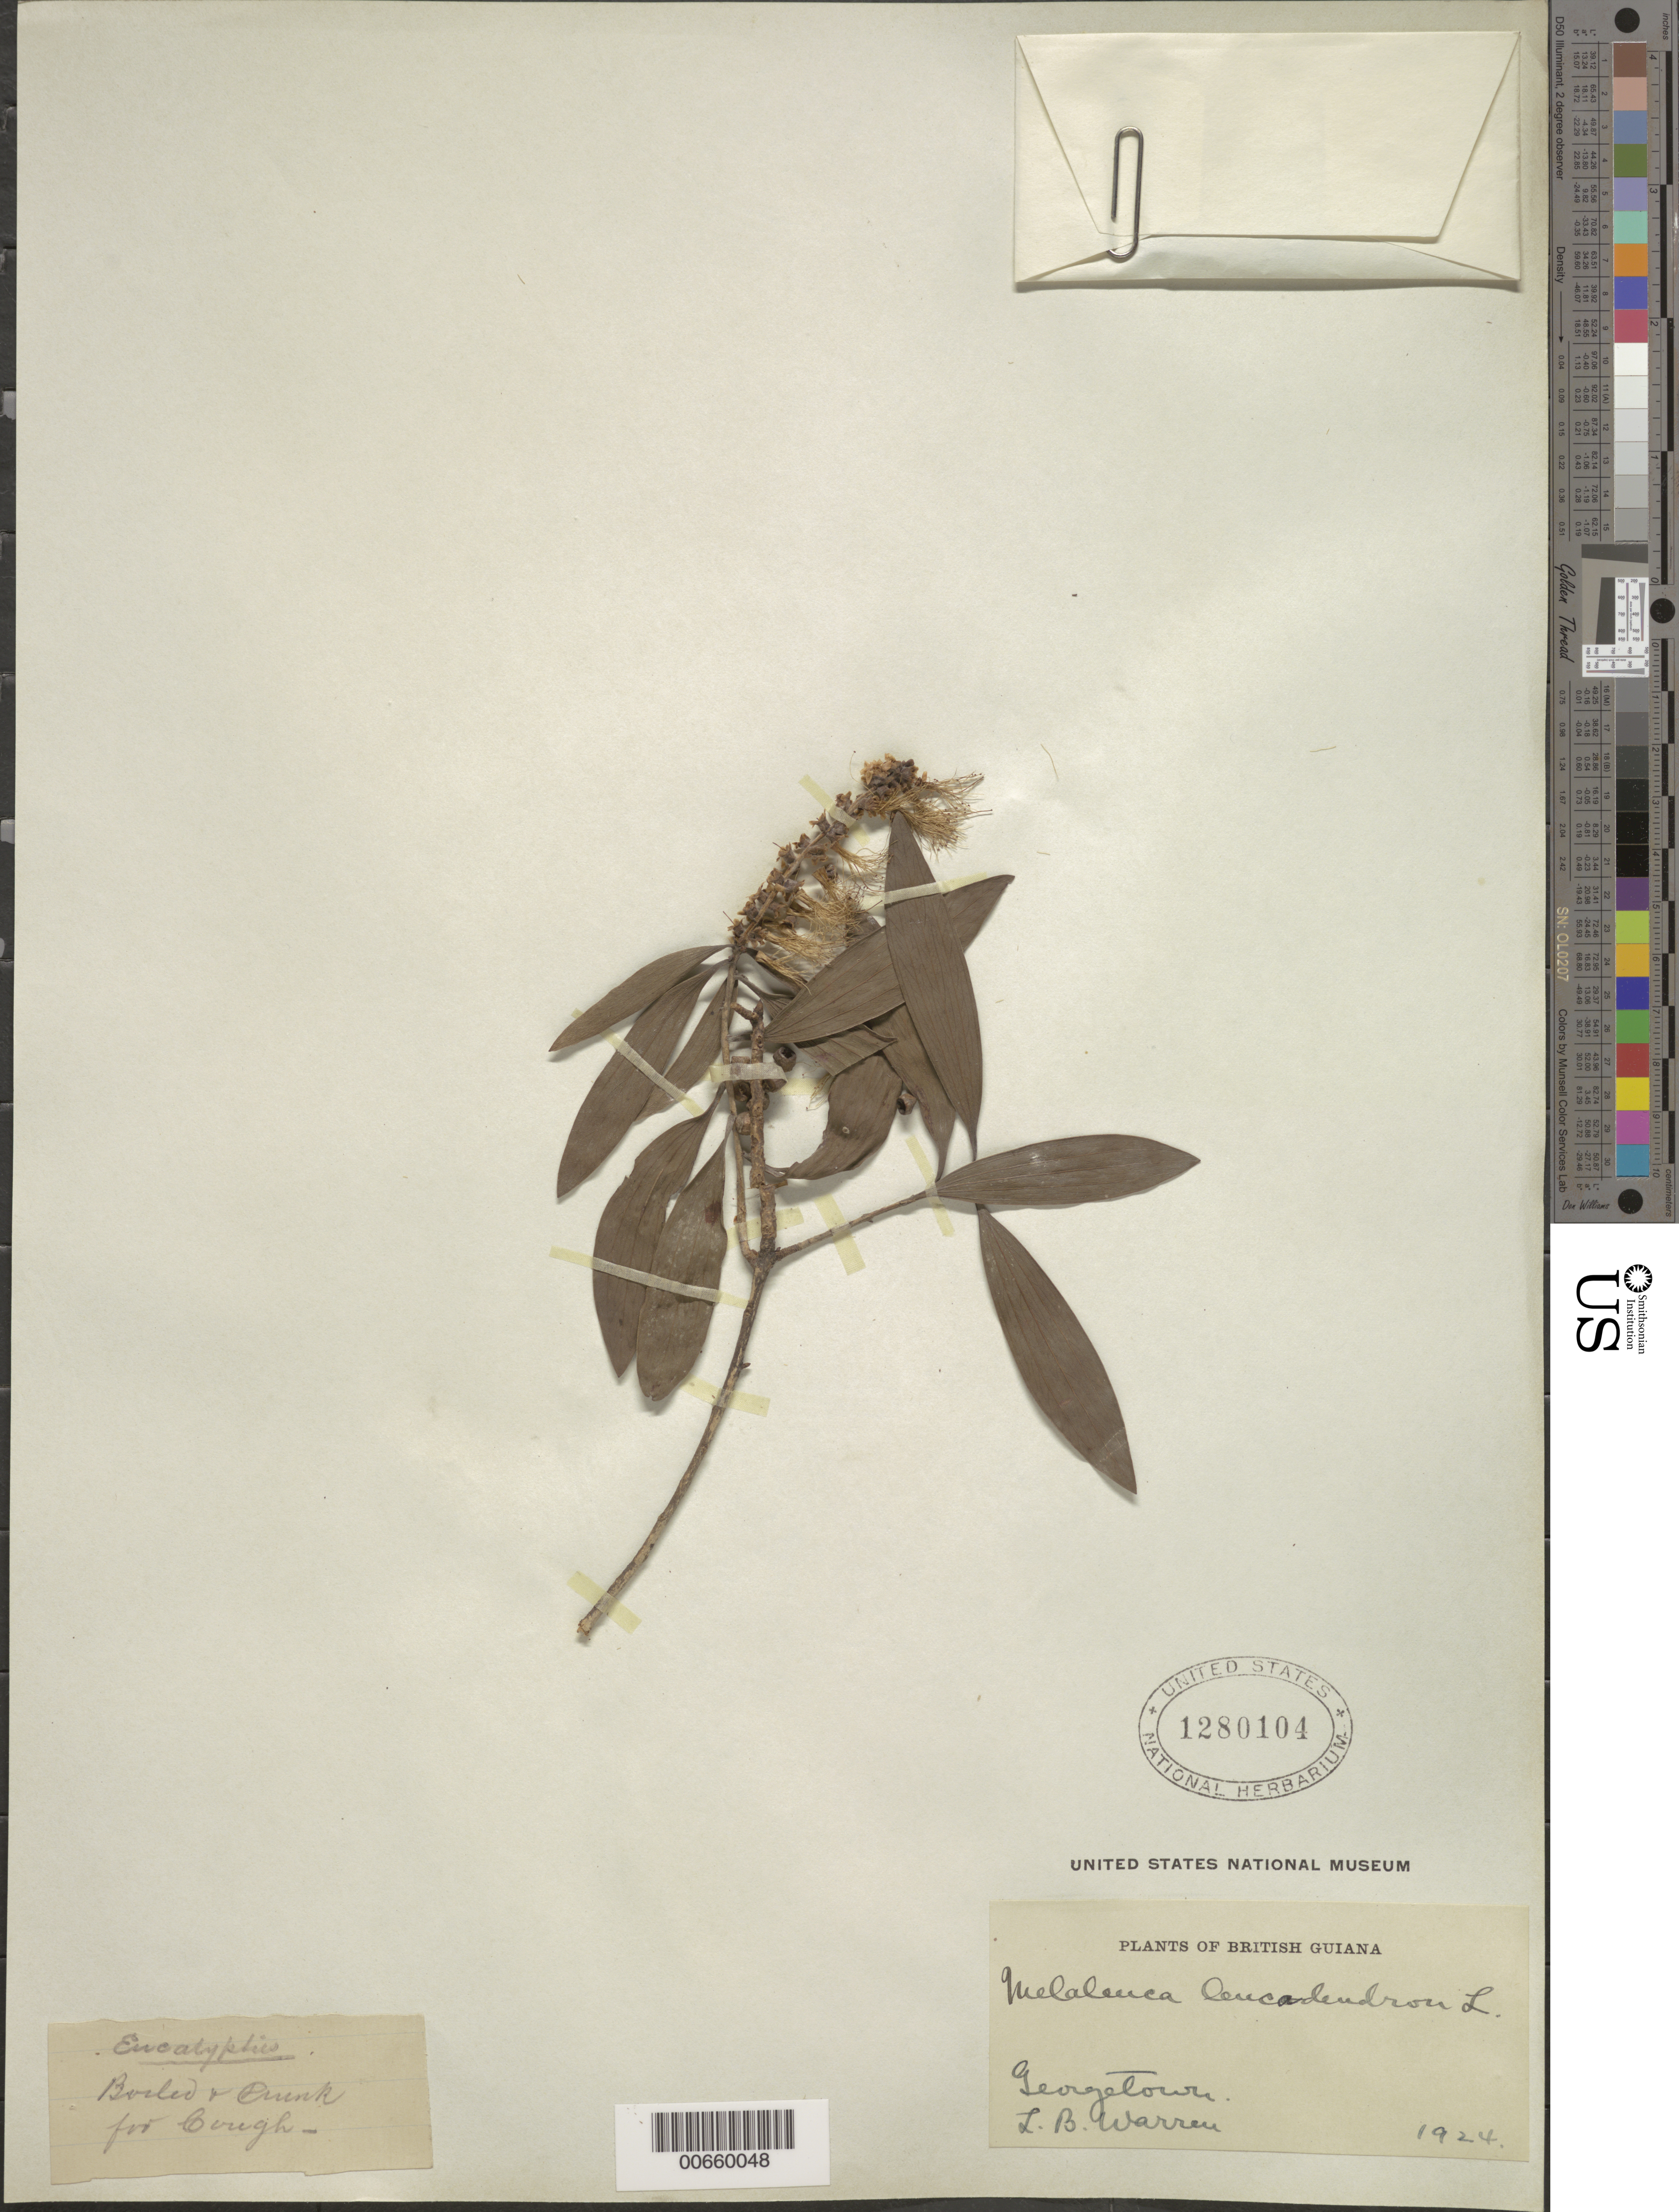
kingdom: Plantae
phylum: Tracheophyta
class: Magnoliopsida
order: Myrtales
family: Myrtaceae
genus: Melaleuca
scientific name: Melaleuca leucadendra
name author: (L.) L.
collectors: L. Warren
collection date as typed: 1924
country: Guyana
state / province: Demerara-Mahaica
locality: Georgetown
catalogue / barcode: US 1280104